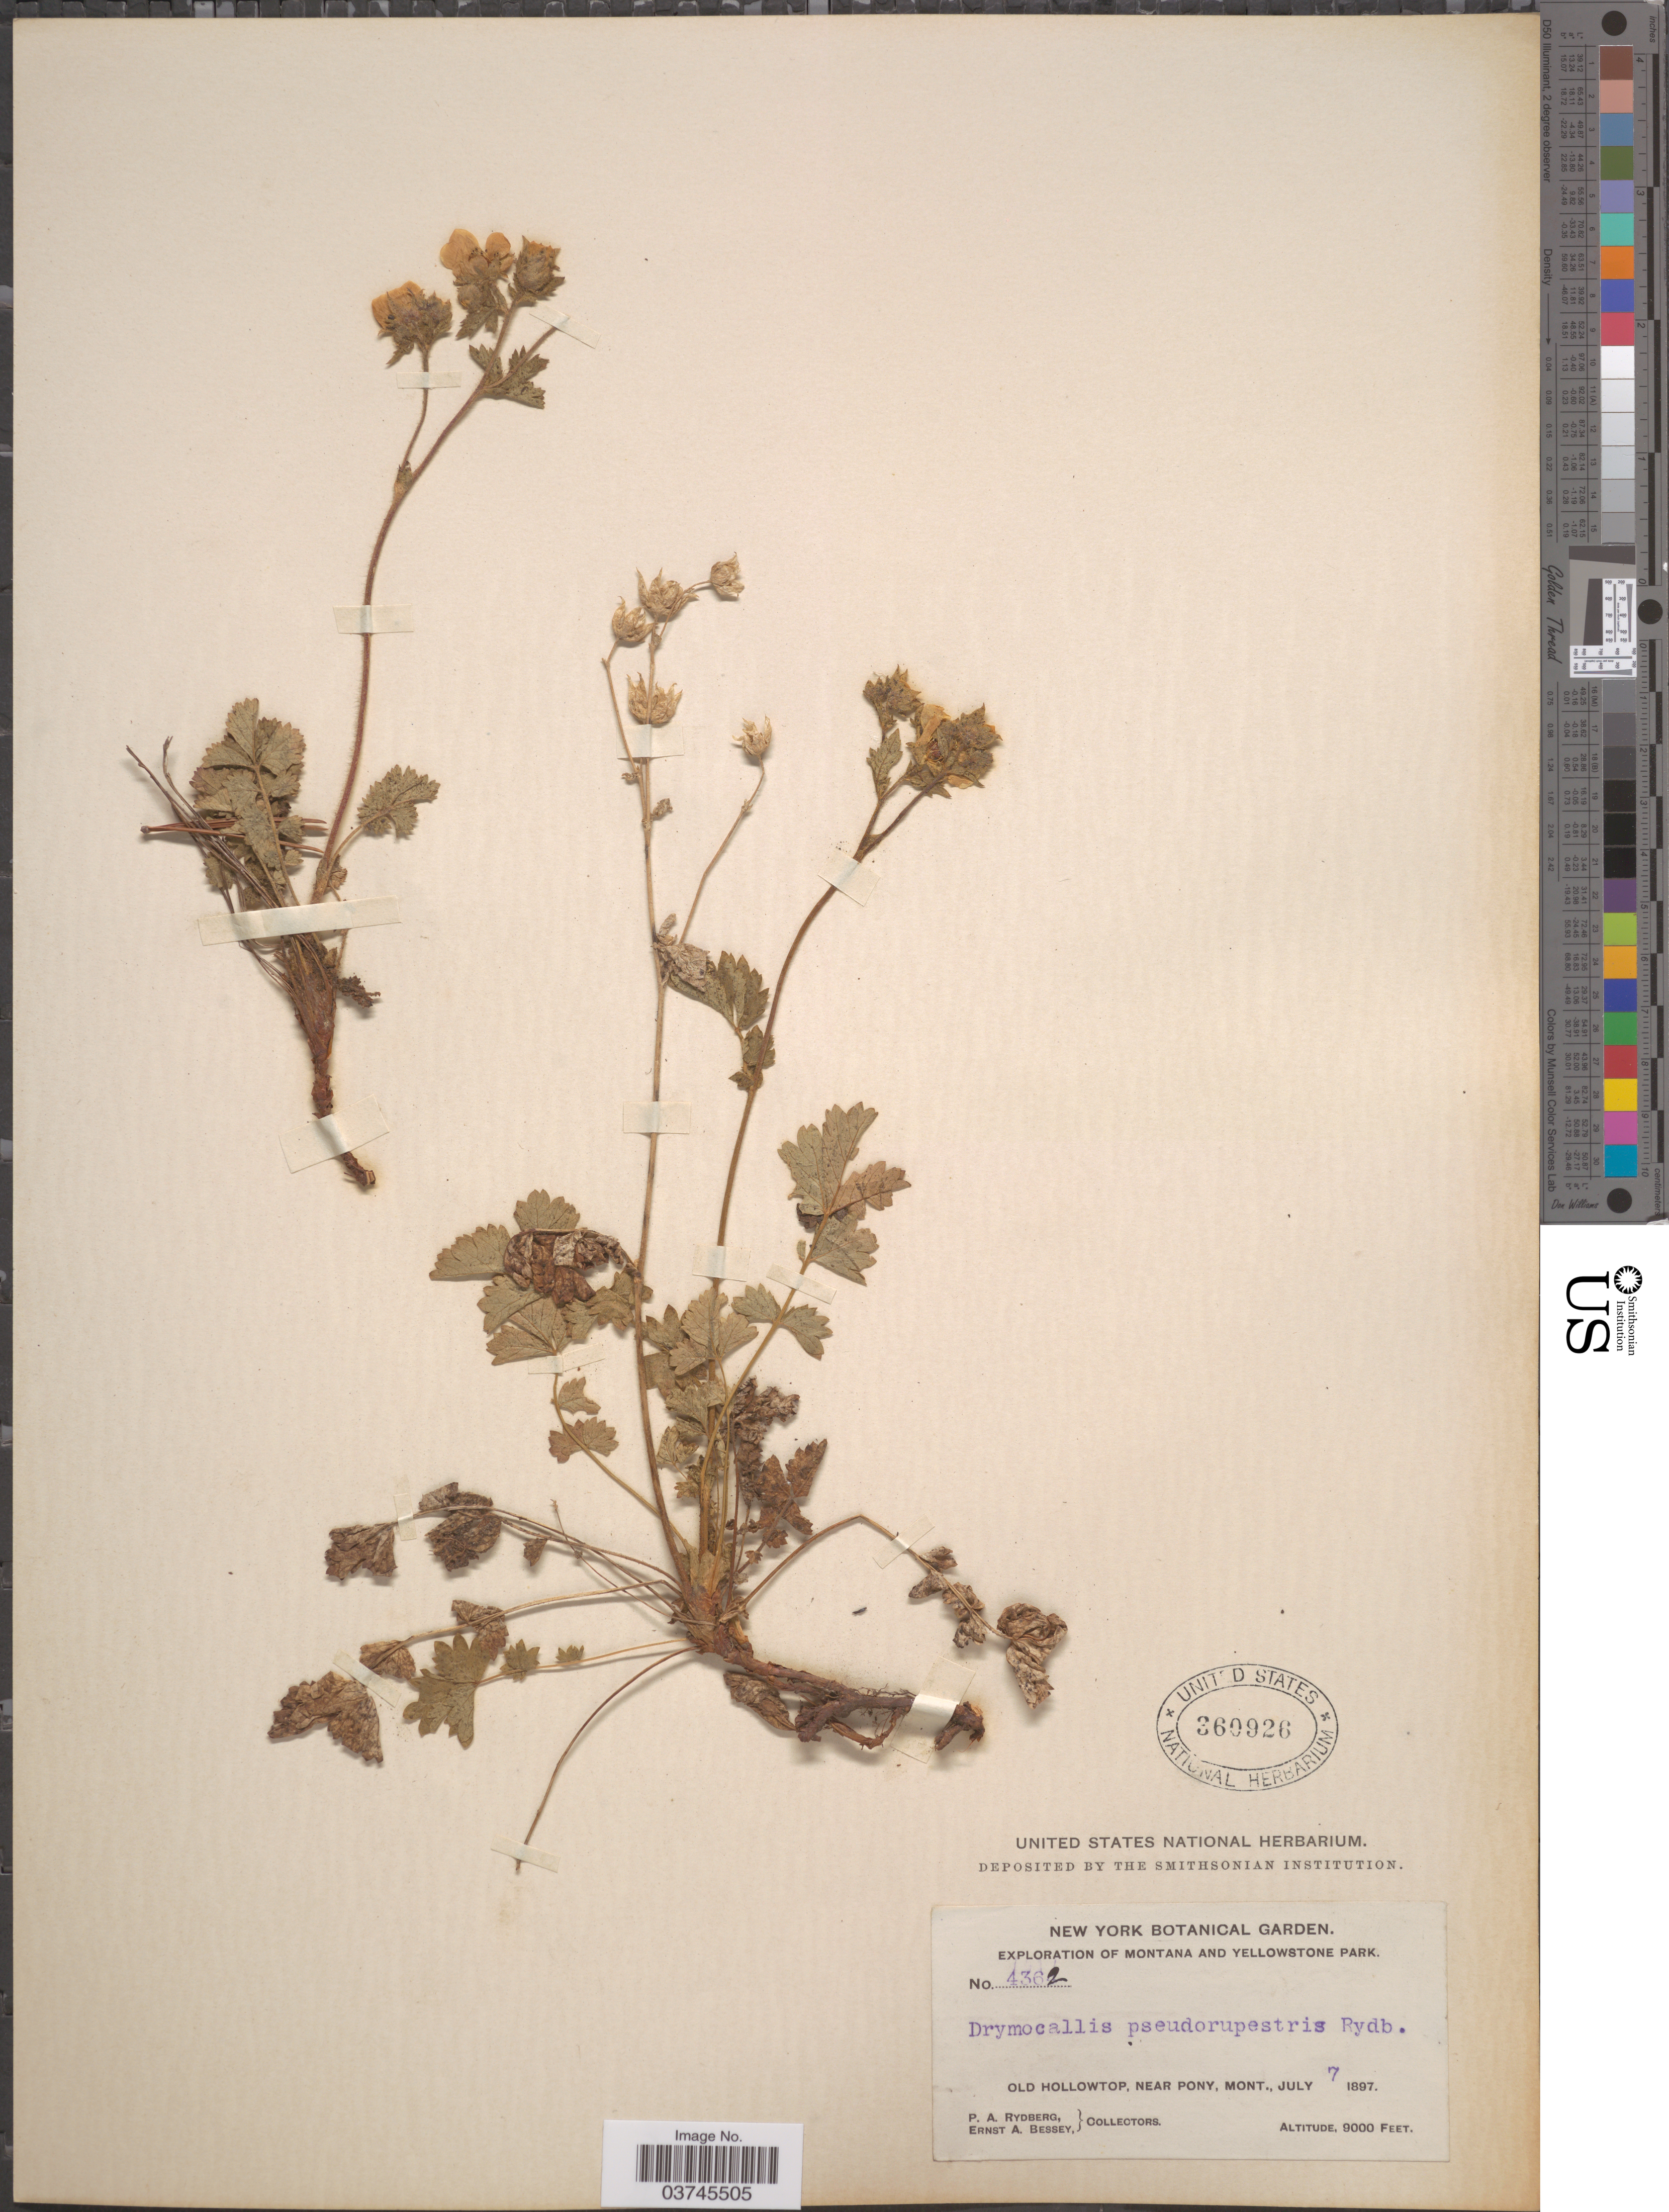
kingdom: Plantae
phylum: Tracheophyta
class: Magnoliopsida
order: Rosales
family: Rosaceae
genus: Drymocallis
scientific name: Drymocallis pseudorupestris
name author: (Rydb.) Rydb.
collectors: P. A. Rydberg & E. A. Bessey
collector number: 4362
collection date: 1897-07-07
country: United States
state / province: Montana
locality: Yellowstone Park. Old Hollowtop, Near Pony.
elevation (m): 2743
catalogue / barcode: US 360926